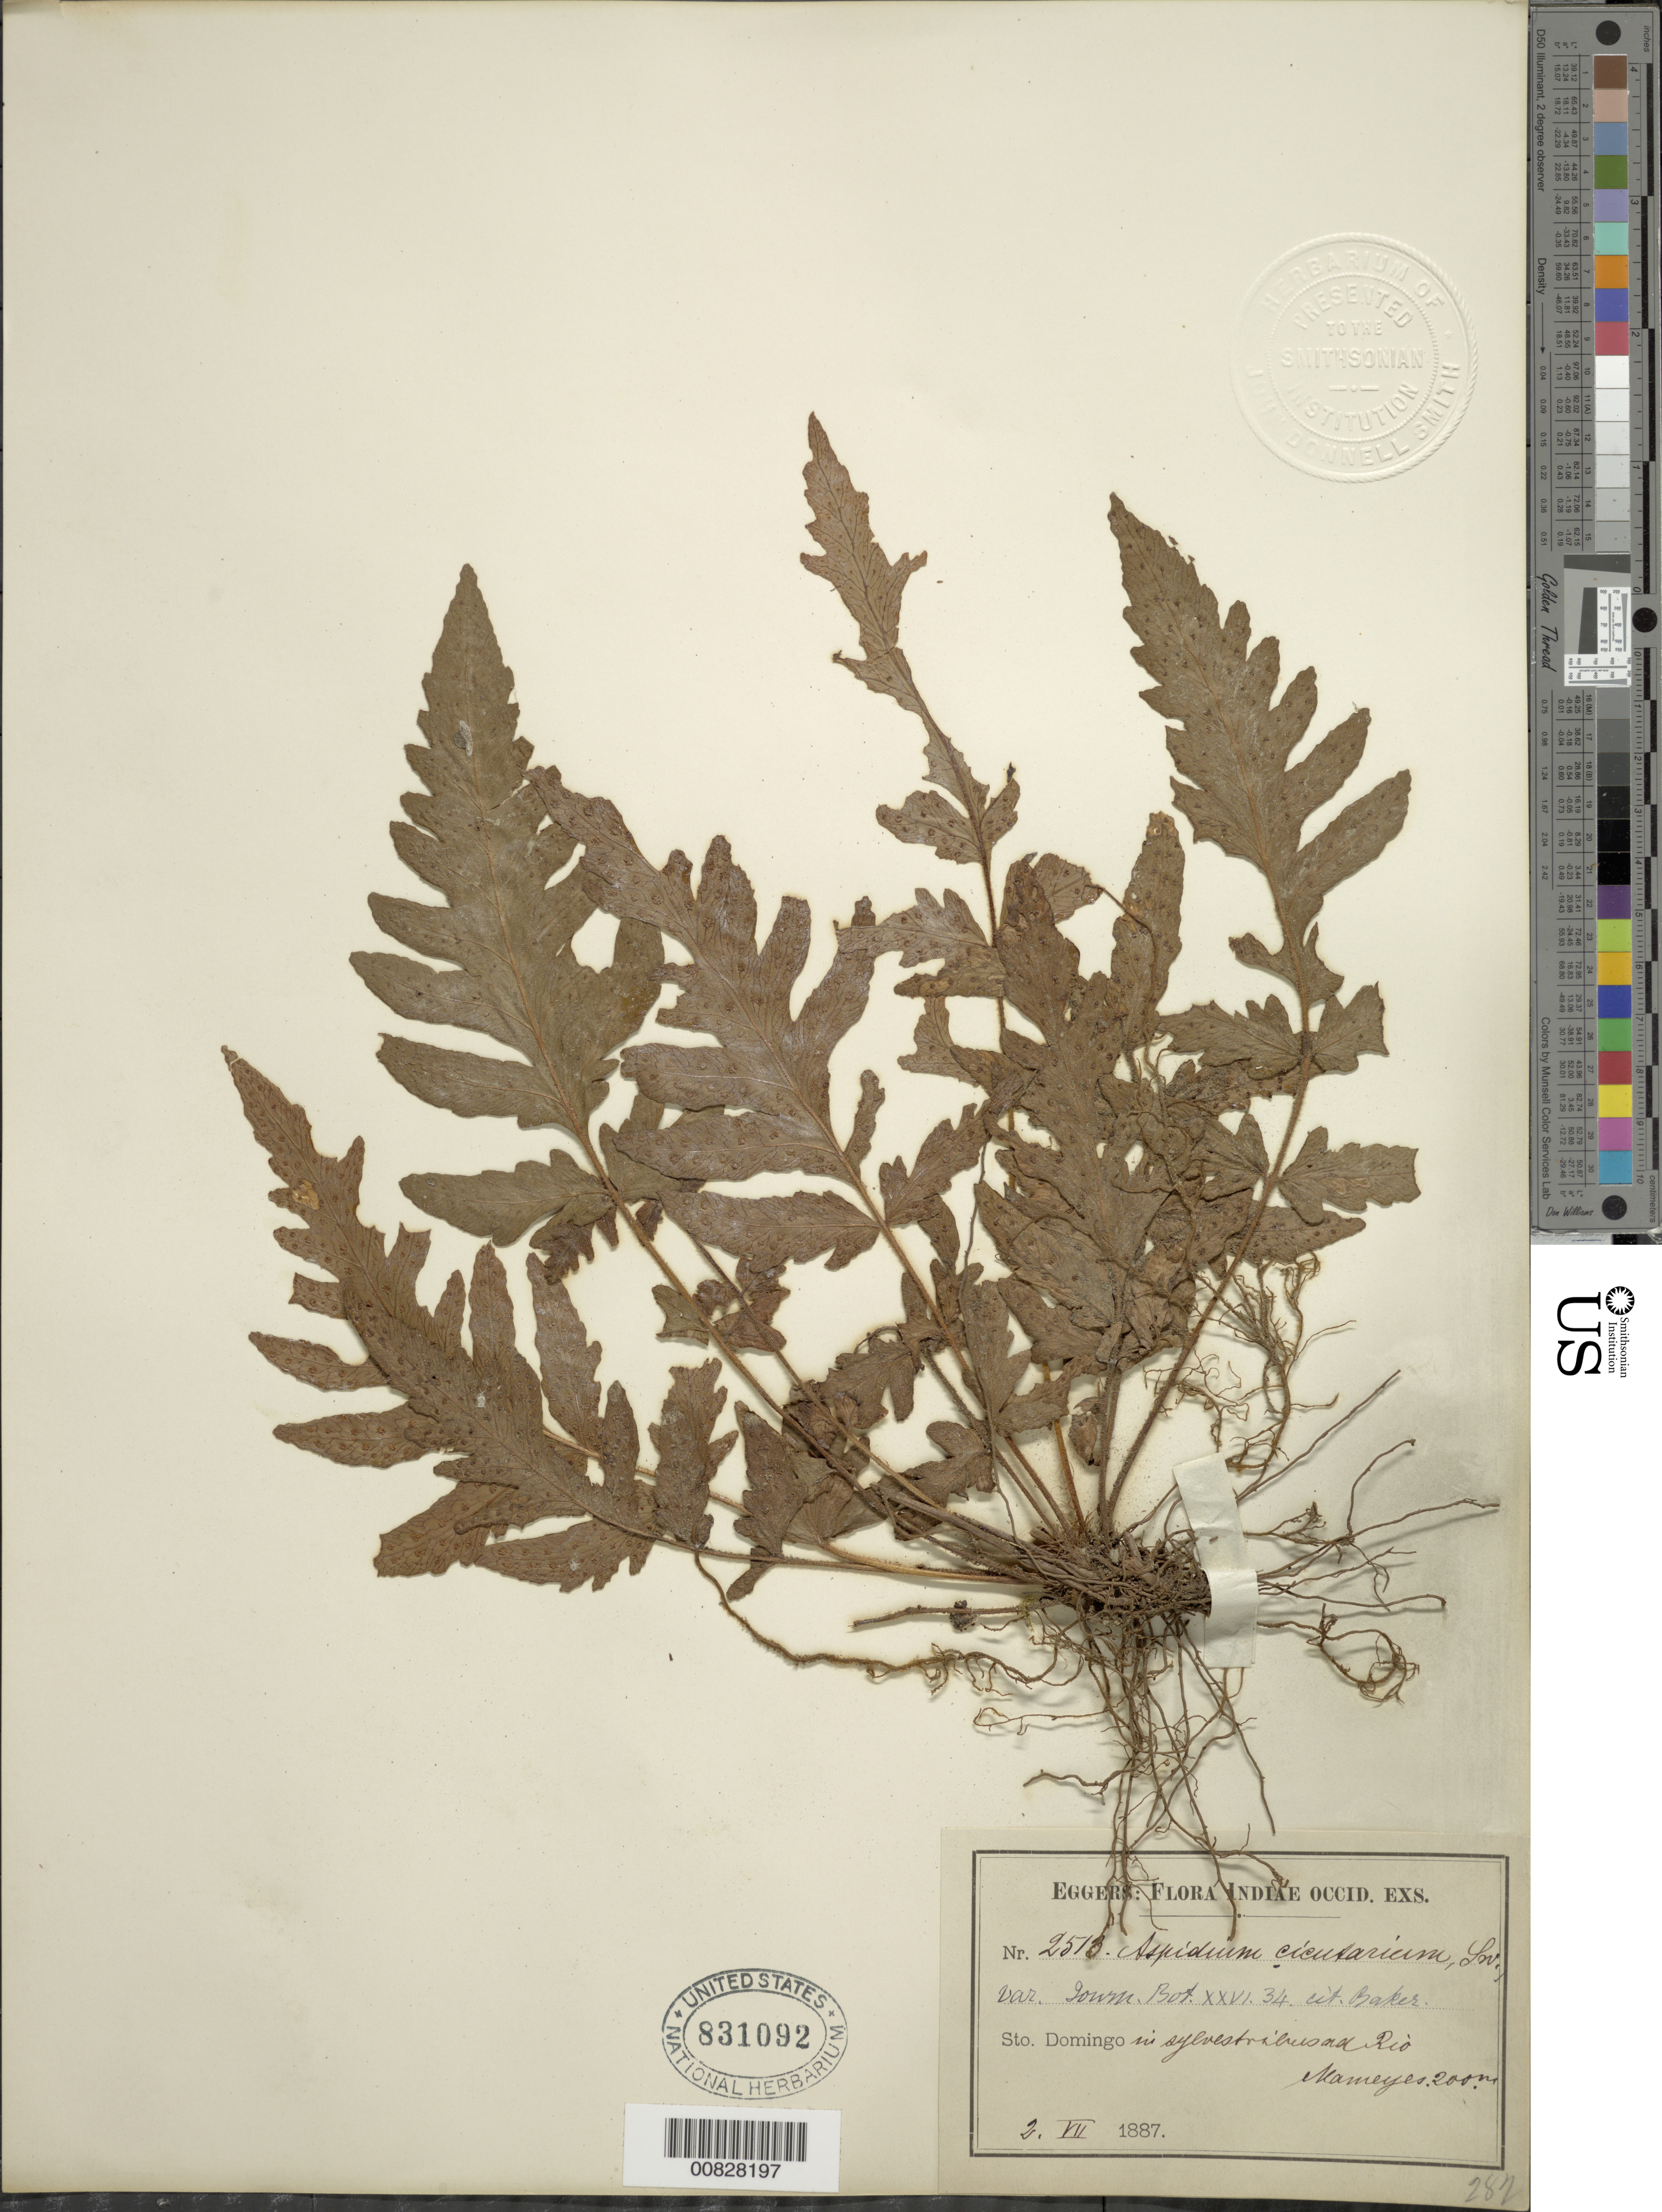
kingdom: Plantae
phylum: Tracheophyta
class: Polypodiopsida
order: Polypodiales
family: Tectariaceae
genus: Tectaria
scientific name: Tectaria cicutaria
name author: (L.) Copel.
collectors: H. F. A. von Eggers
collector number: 2513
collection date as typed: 02 Dec 1887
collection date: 1887-12-02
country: Dominican Republic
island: Hispaniola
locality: Río Mameyes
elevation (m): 200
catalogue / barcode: US 831092